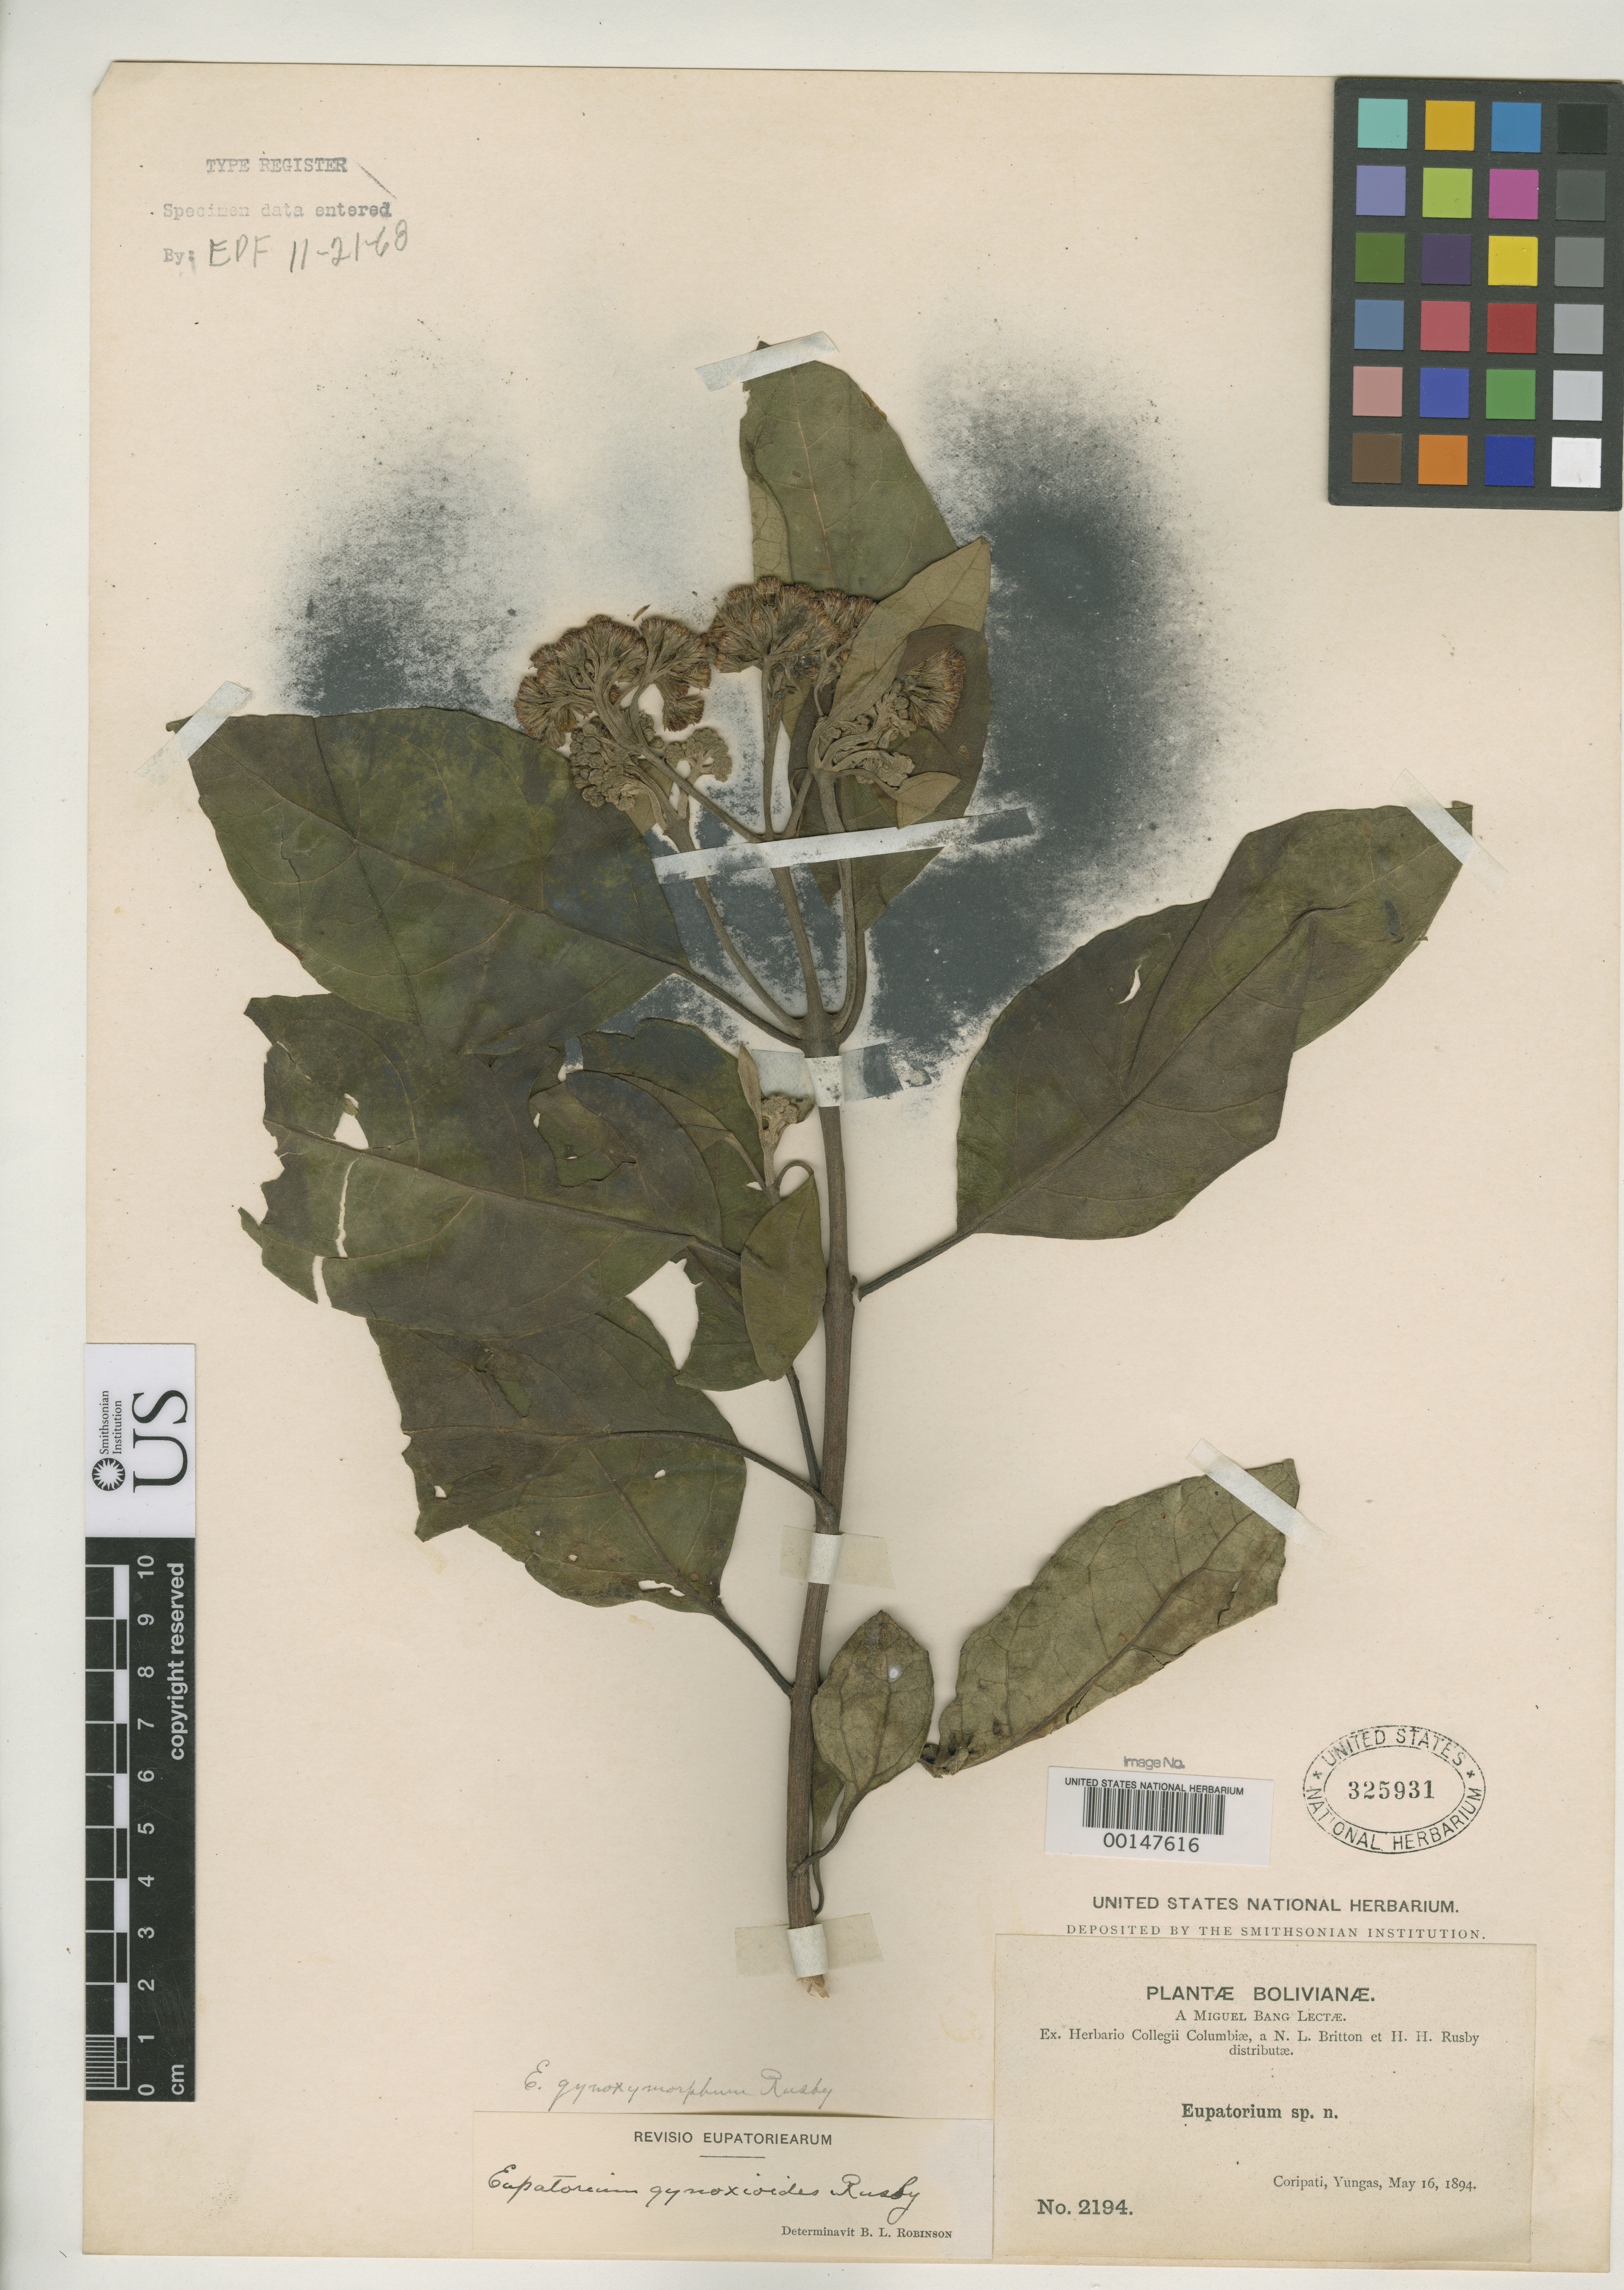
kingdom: Plantae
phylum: Tracheophyta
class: Magnoliopsida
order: Asterales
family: Asteraceae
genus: Eupatorium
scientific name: Eupatorium gynoxioides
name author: Rusby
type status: Isotype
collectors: M. Bang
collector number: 2194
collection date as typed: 16 May 1894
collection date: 1894-05-16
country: Bolivia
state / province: La Paz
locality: Coripata, Yungas.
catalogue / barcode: US 325931